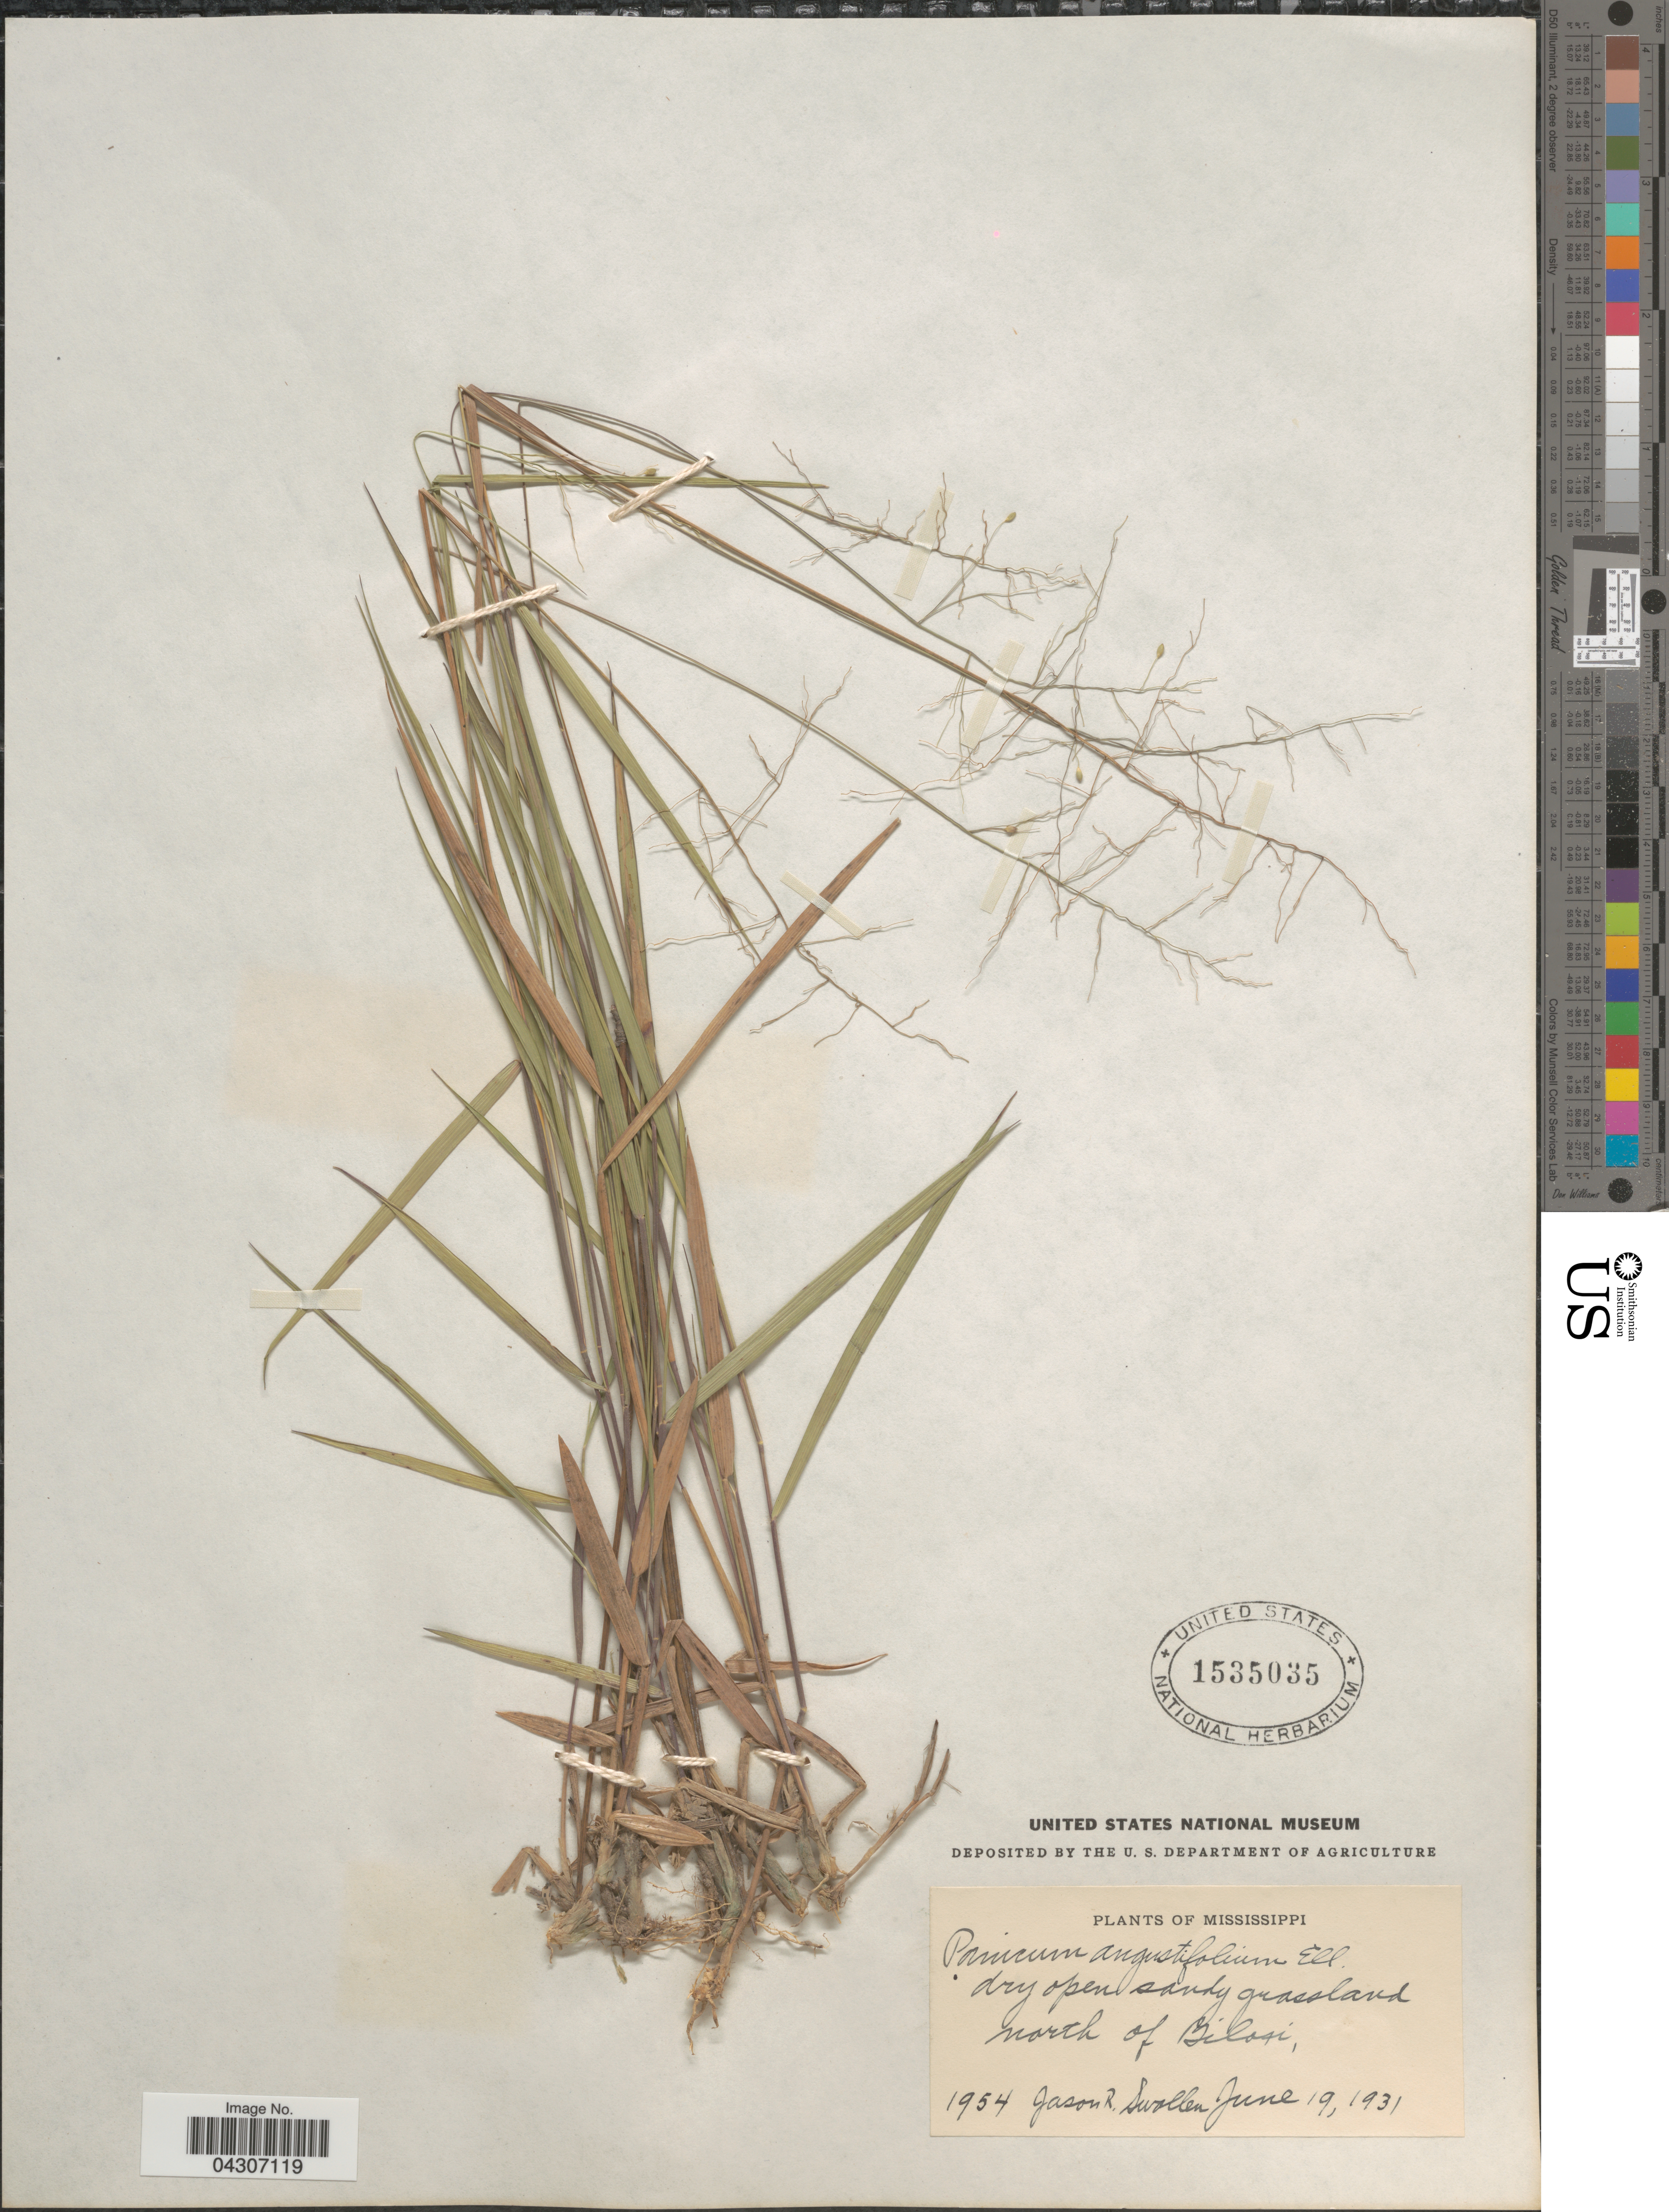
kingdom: Plantae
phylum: Tracheophyta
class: Liliopsida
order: Poales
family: Poaceae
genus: Dichanthelium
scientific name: Dichanthelium aciculare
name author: (Desv. ex Poir.) Gould & C.A. Clark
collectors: J. R. Swallen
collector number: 1954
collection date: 1931-06-19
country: United States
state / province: Mississippi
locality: Dry open sandy grassland north of Biloxi.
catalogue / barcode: US 1535035